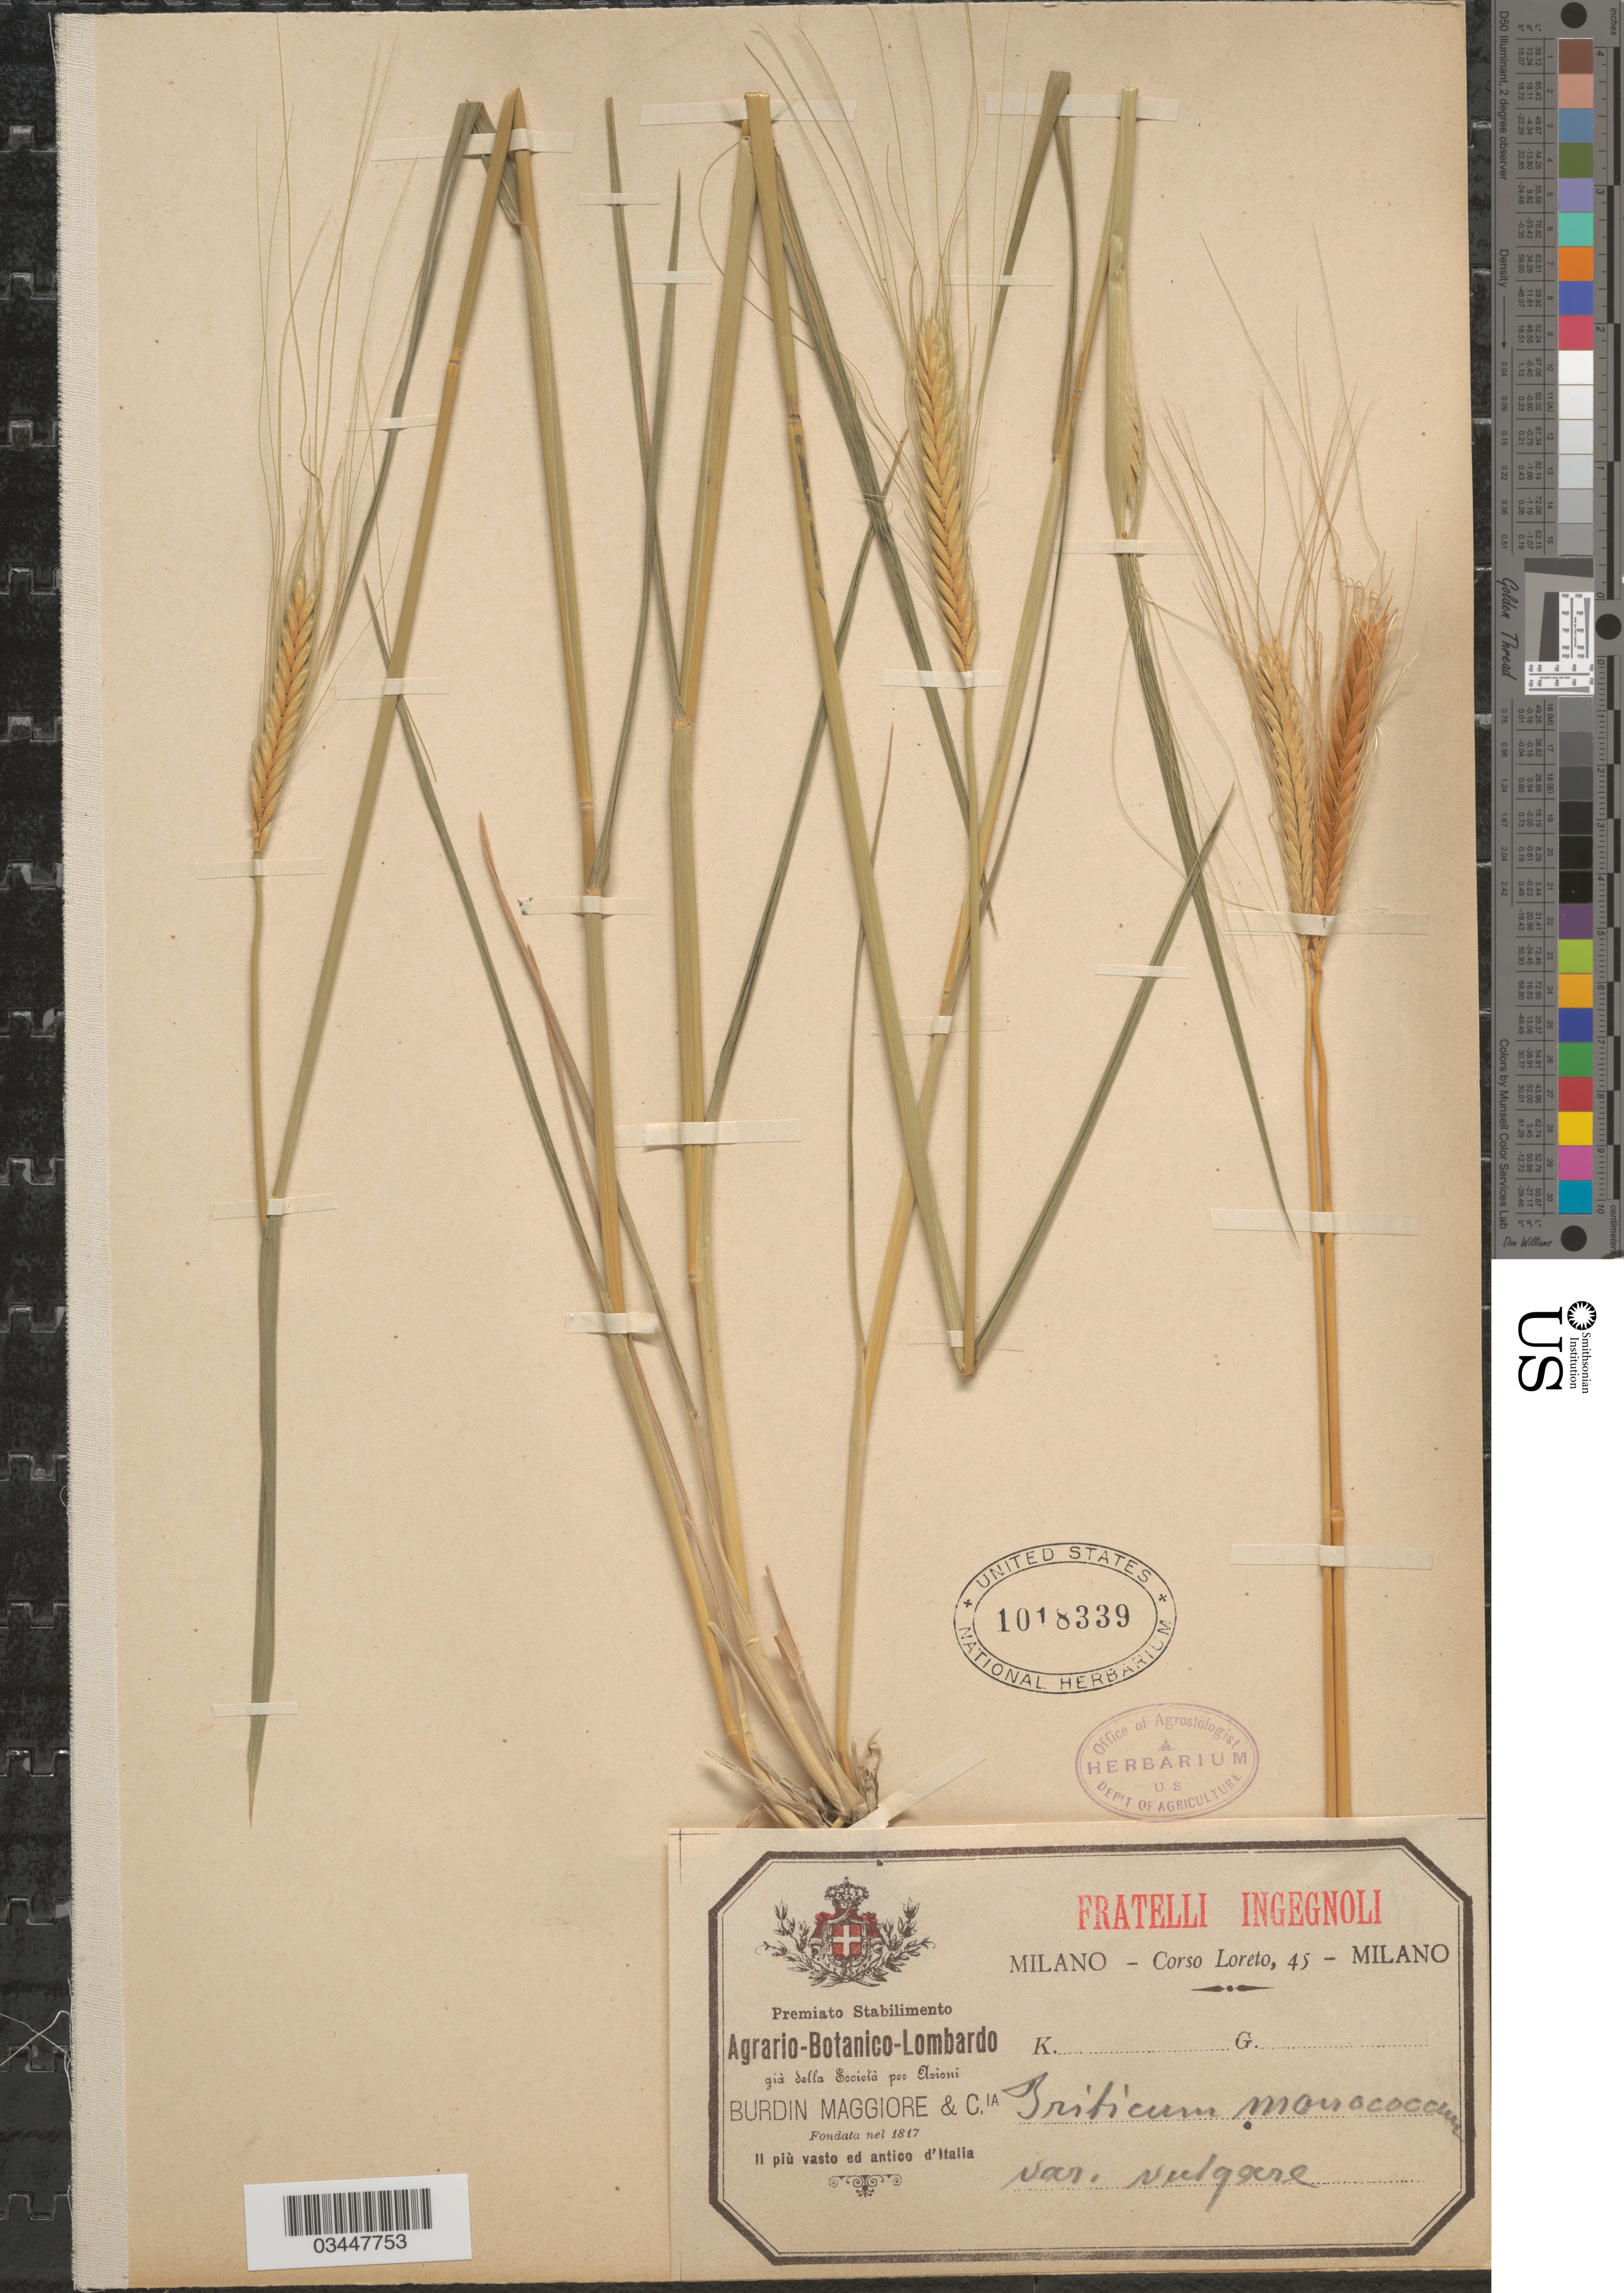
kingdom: Plantae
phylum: Tracheophyta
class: Liliopsida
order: Poales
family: Poaceae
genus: Triticum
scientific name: Triticum monococcum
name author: L.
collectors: Loreto, C.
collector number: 45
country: Italy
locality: Il più vasto ed antico d'Italia.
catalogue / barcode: US 1018339